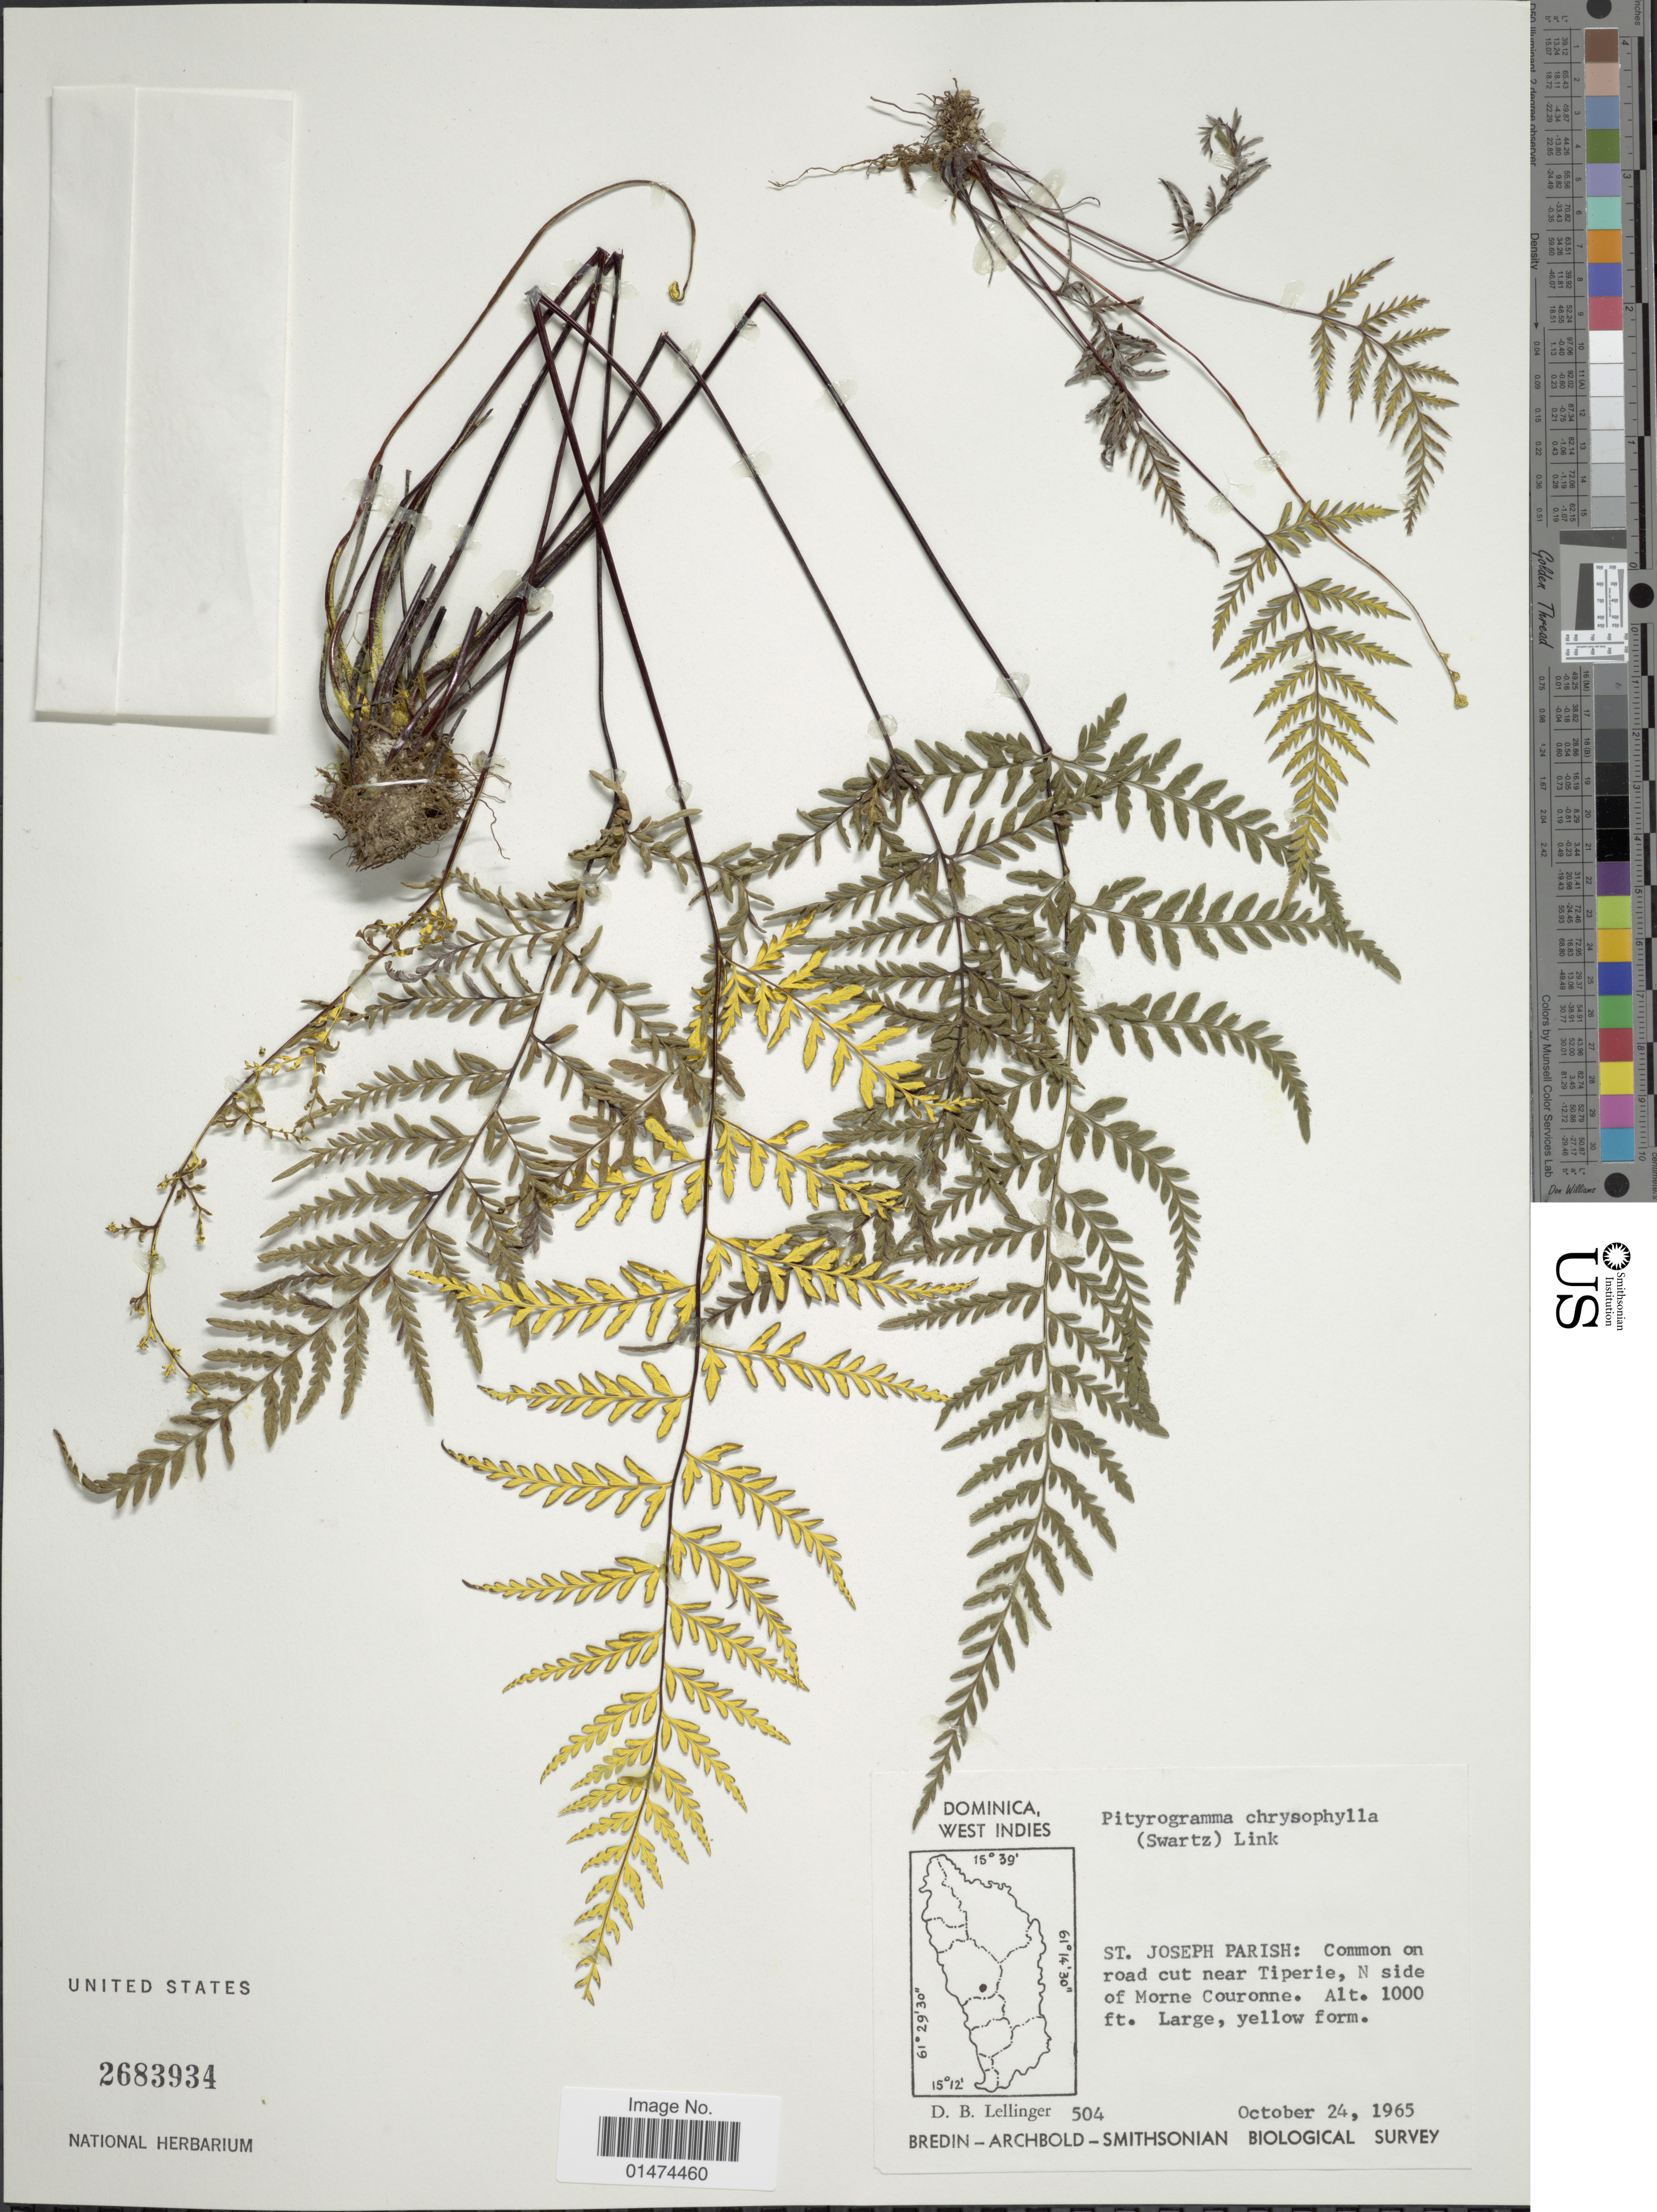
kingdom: Plantae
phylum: Tracheophyta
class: Polypodiopsida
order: Polypodiales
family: Pteridaceae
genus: Pityrogramma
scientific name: Pityrogramma chrysophylla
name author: (Sw.) Link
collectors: D. B. Lellinger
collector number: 504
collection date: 1965-10-24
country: Dominica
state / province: St. Joseph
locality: N side of Morne Couronne.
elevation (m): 305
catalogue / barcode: US 2683934